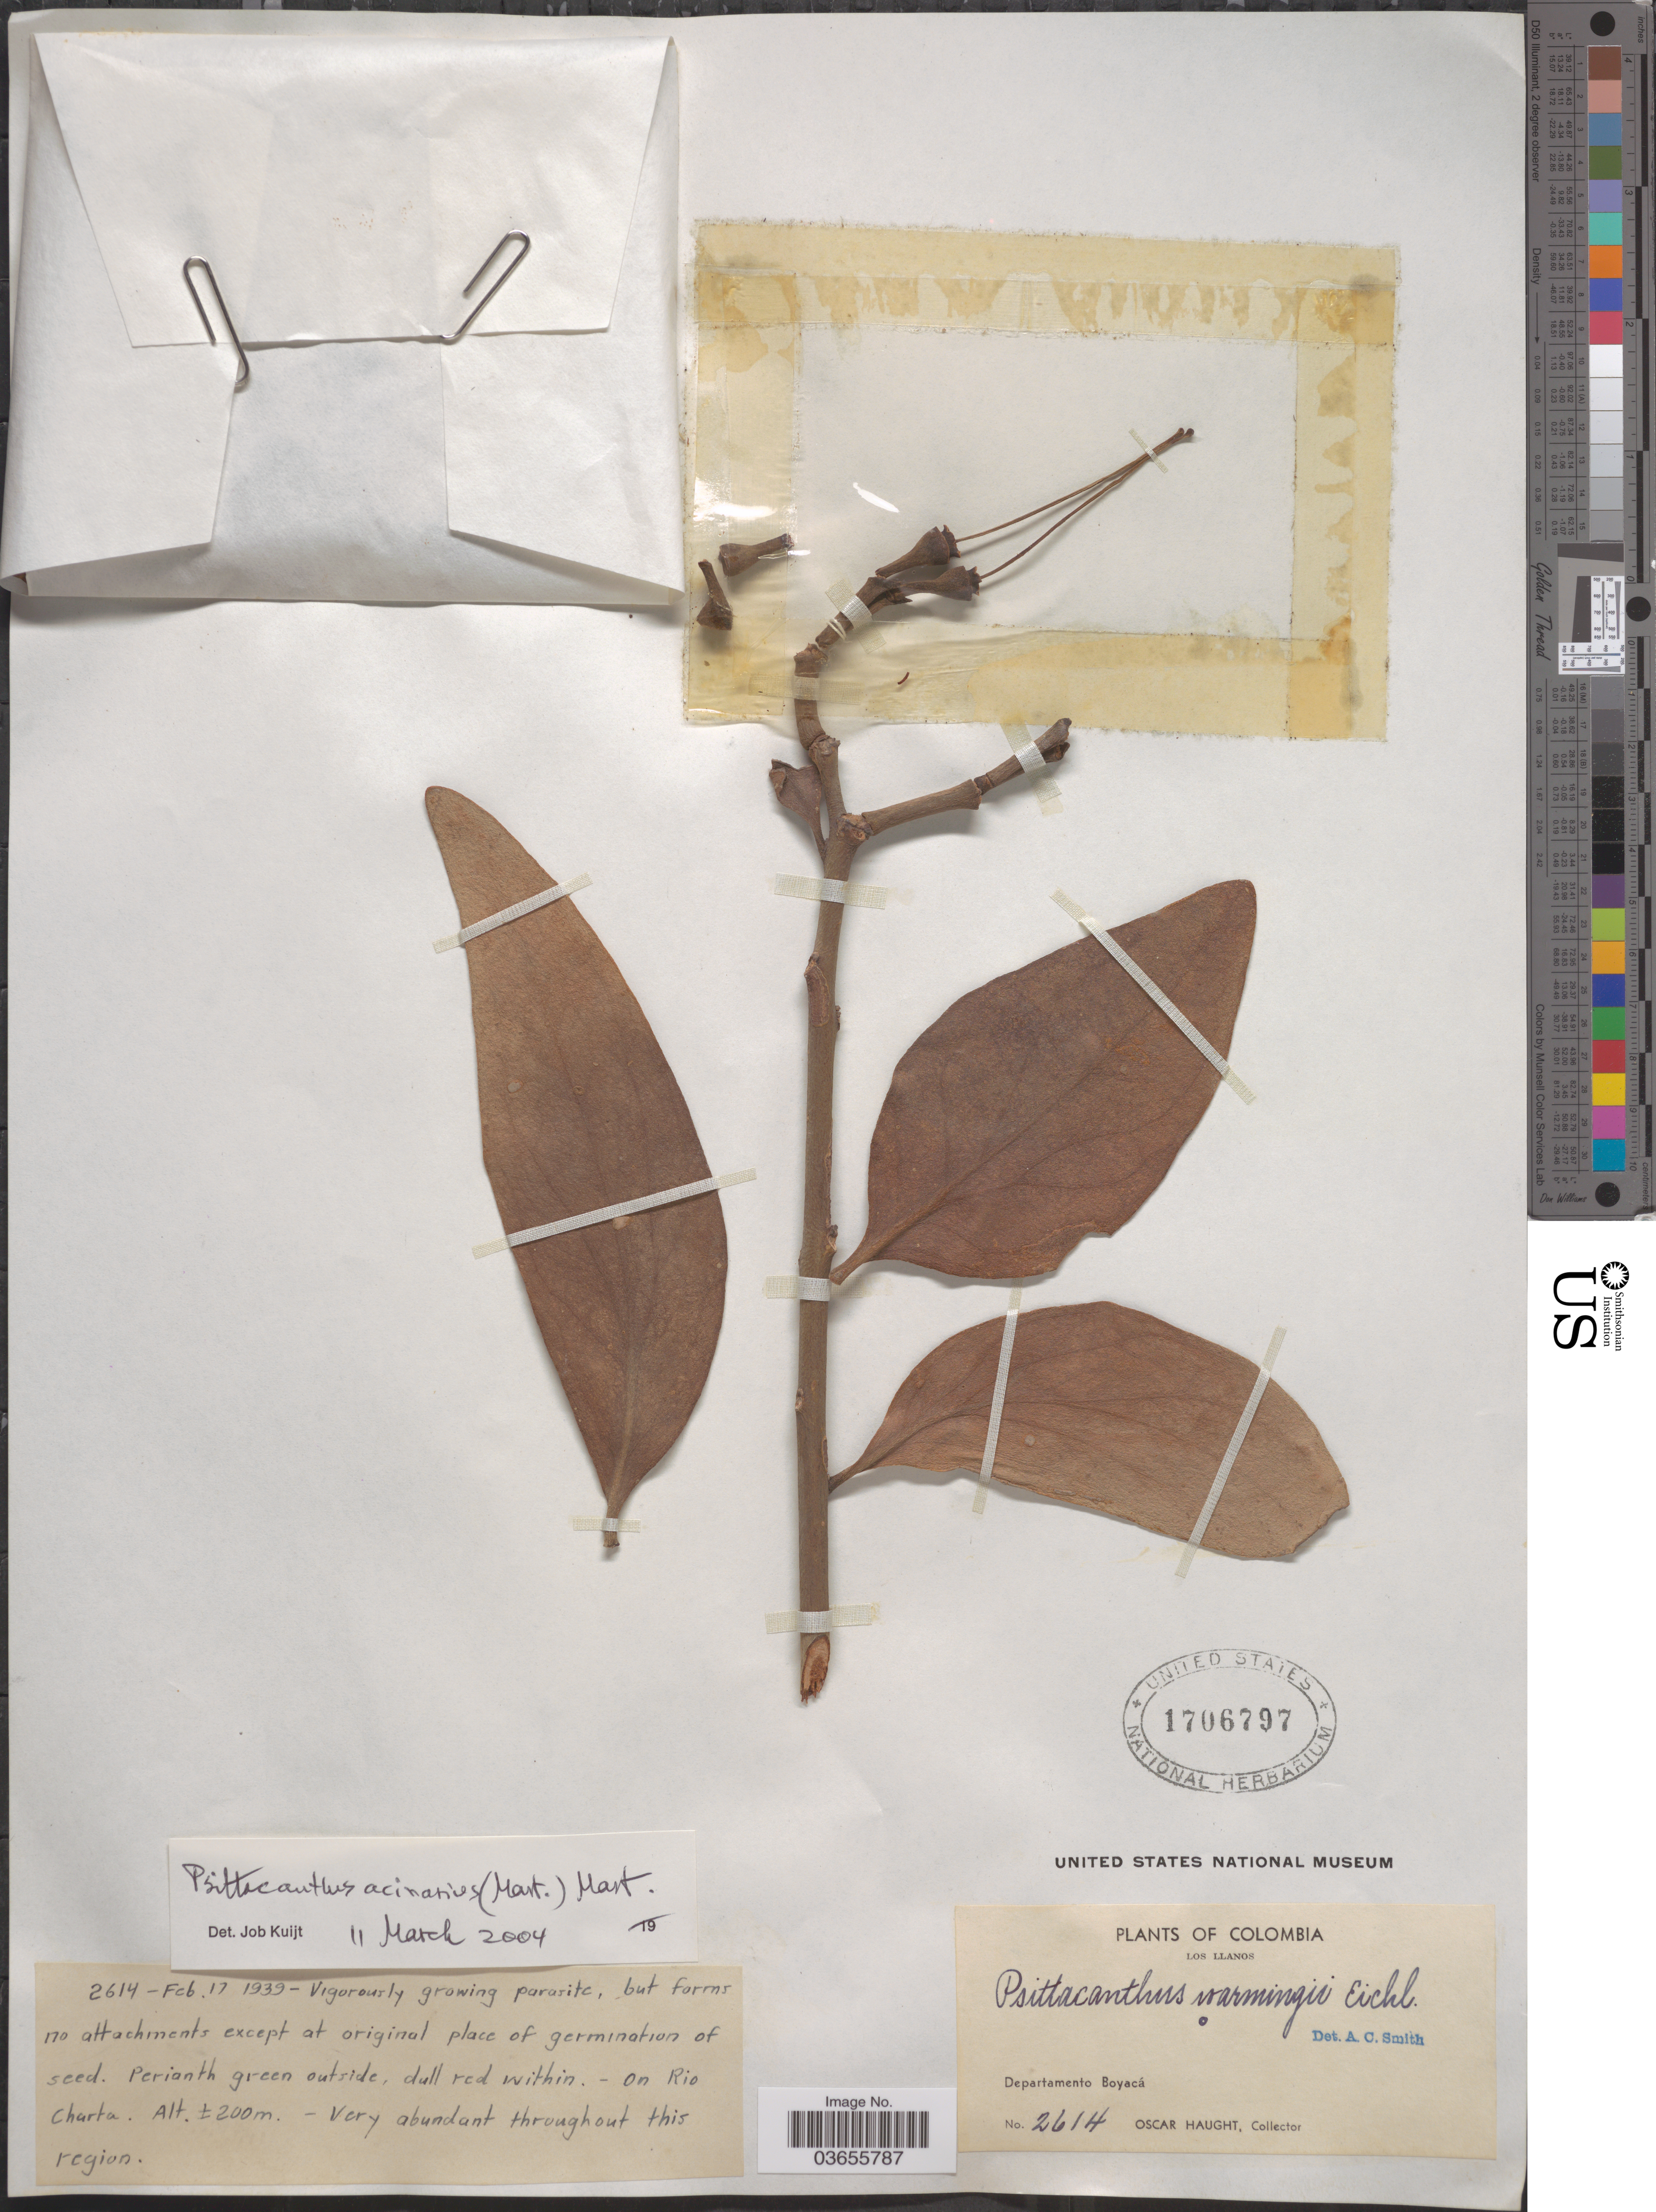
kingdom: Plantae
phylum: Tracheophyta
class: Magnoliopsida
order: Santalales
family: Loranthaceae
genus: Psittacanthus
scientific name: Psittacanthus acinarius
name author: (Mart.) Mart.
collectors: O. L. Haught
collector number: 2614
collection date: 1939-02-17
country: Colombia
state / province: Boyacá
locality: Los Llanos. On Rio Charta. Departamento Boyacá.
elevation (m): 200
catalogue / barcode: US 1706797